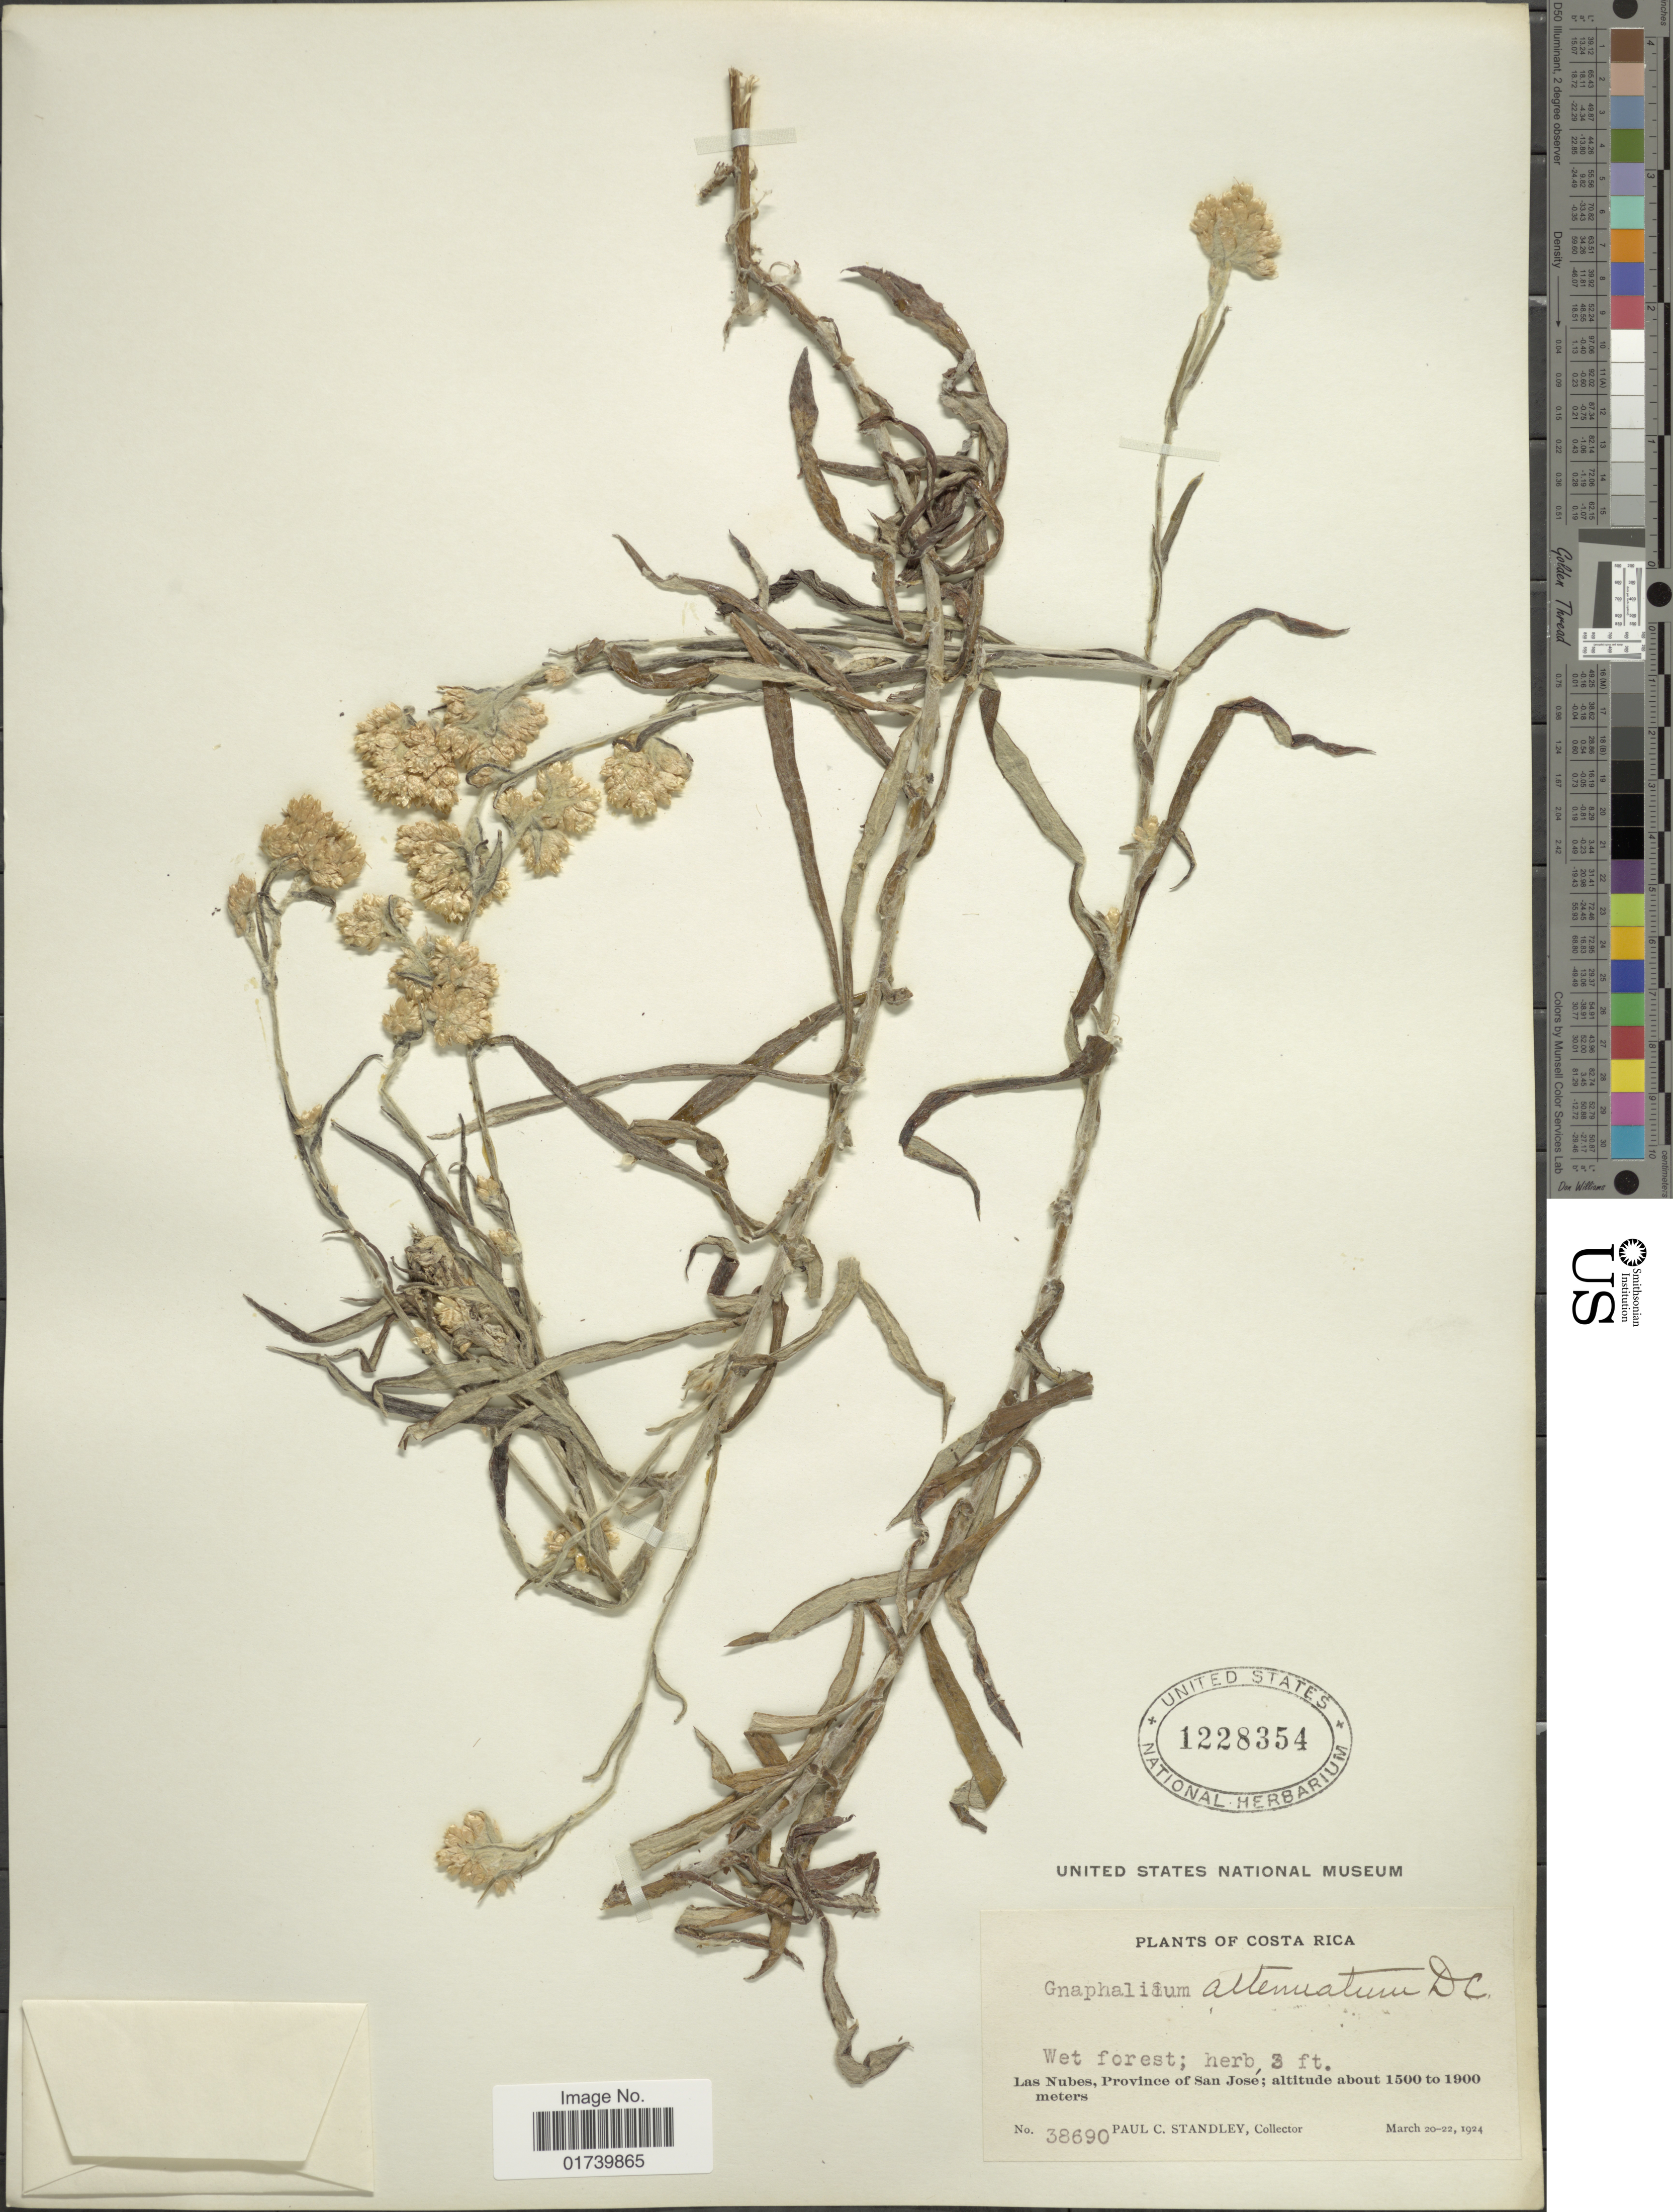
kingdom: Plantae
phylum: Tracheophyta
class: Magnoliopsida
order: Asterales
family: Asteraceae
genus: Pseudognaphalium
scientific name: Pseudognaphalium varabanca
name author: G.L. Nesom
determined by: Nesom, Guy L.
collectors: P. C. Standley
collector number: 38690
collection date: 1924-03-20/1924-03-22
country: Costa Rica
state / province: San José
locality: Las Nubes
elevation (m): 1500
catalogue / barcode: US 1228354